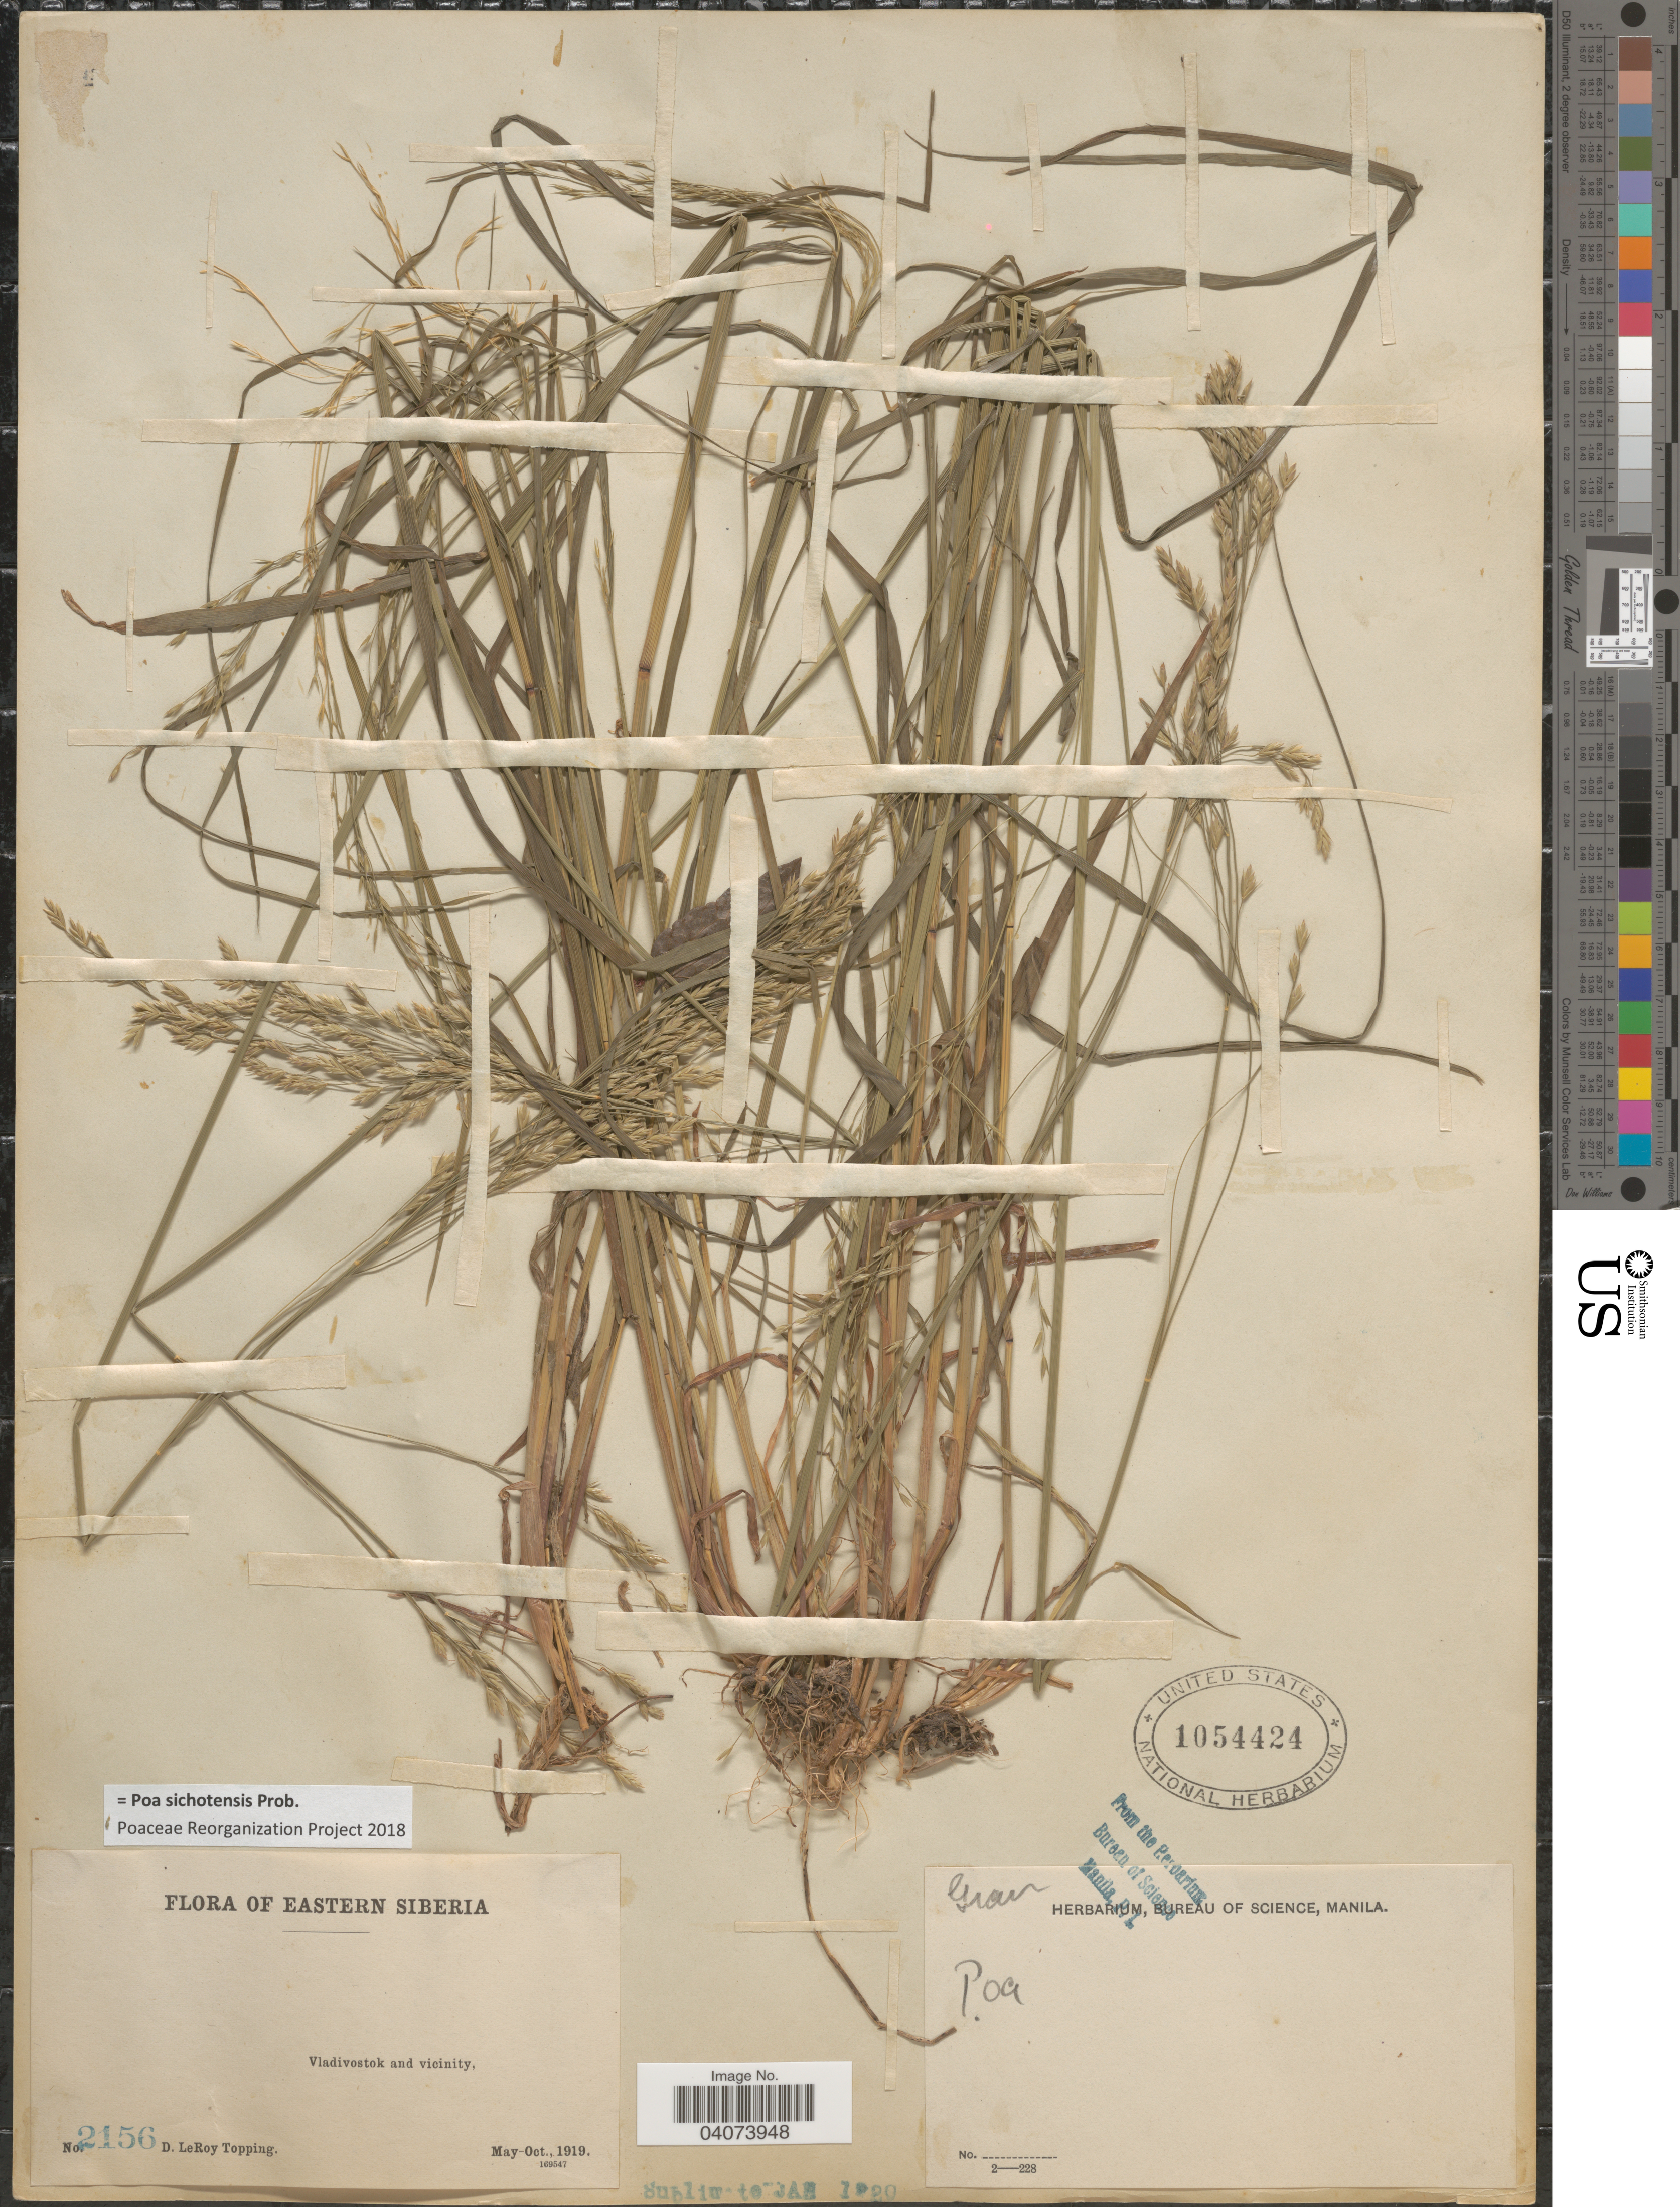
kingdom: Plantae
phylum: Tracheophyta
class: Liliopsida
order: Poales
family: Poaceae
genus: Poa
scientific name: Poa sichotensis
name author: Prob.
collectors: D. L. Topping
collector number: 2156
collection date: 1919-05/1919-10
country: Russian Federation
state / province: Primorsky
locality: Eastern Siberia. Vladivostok and vicinity.